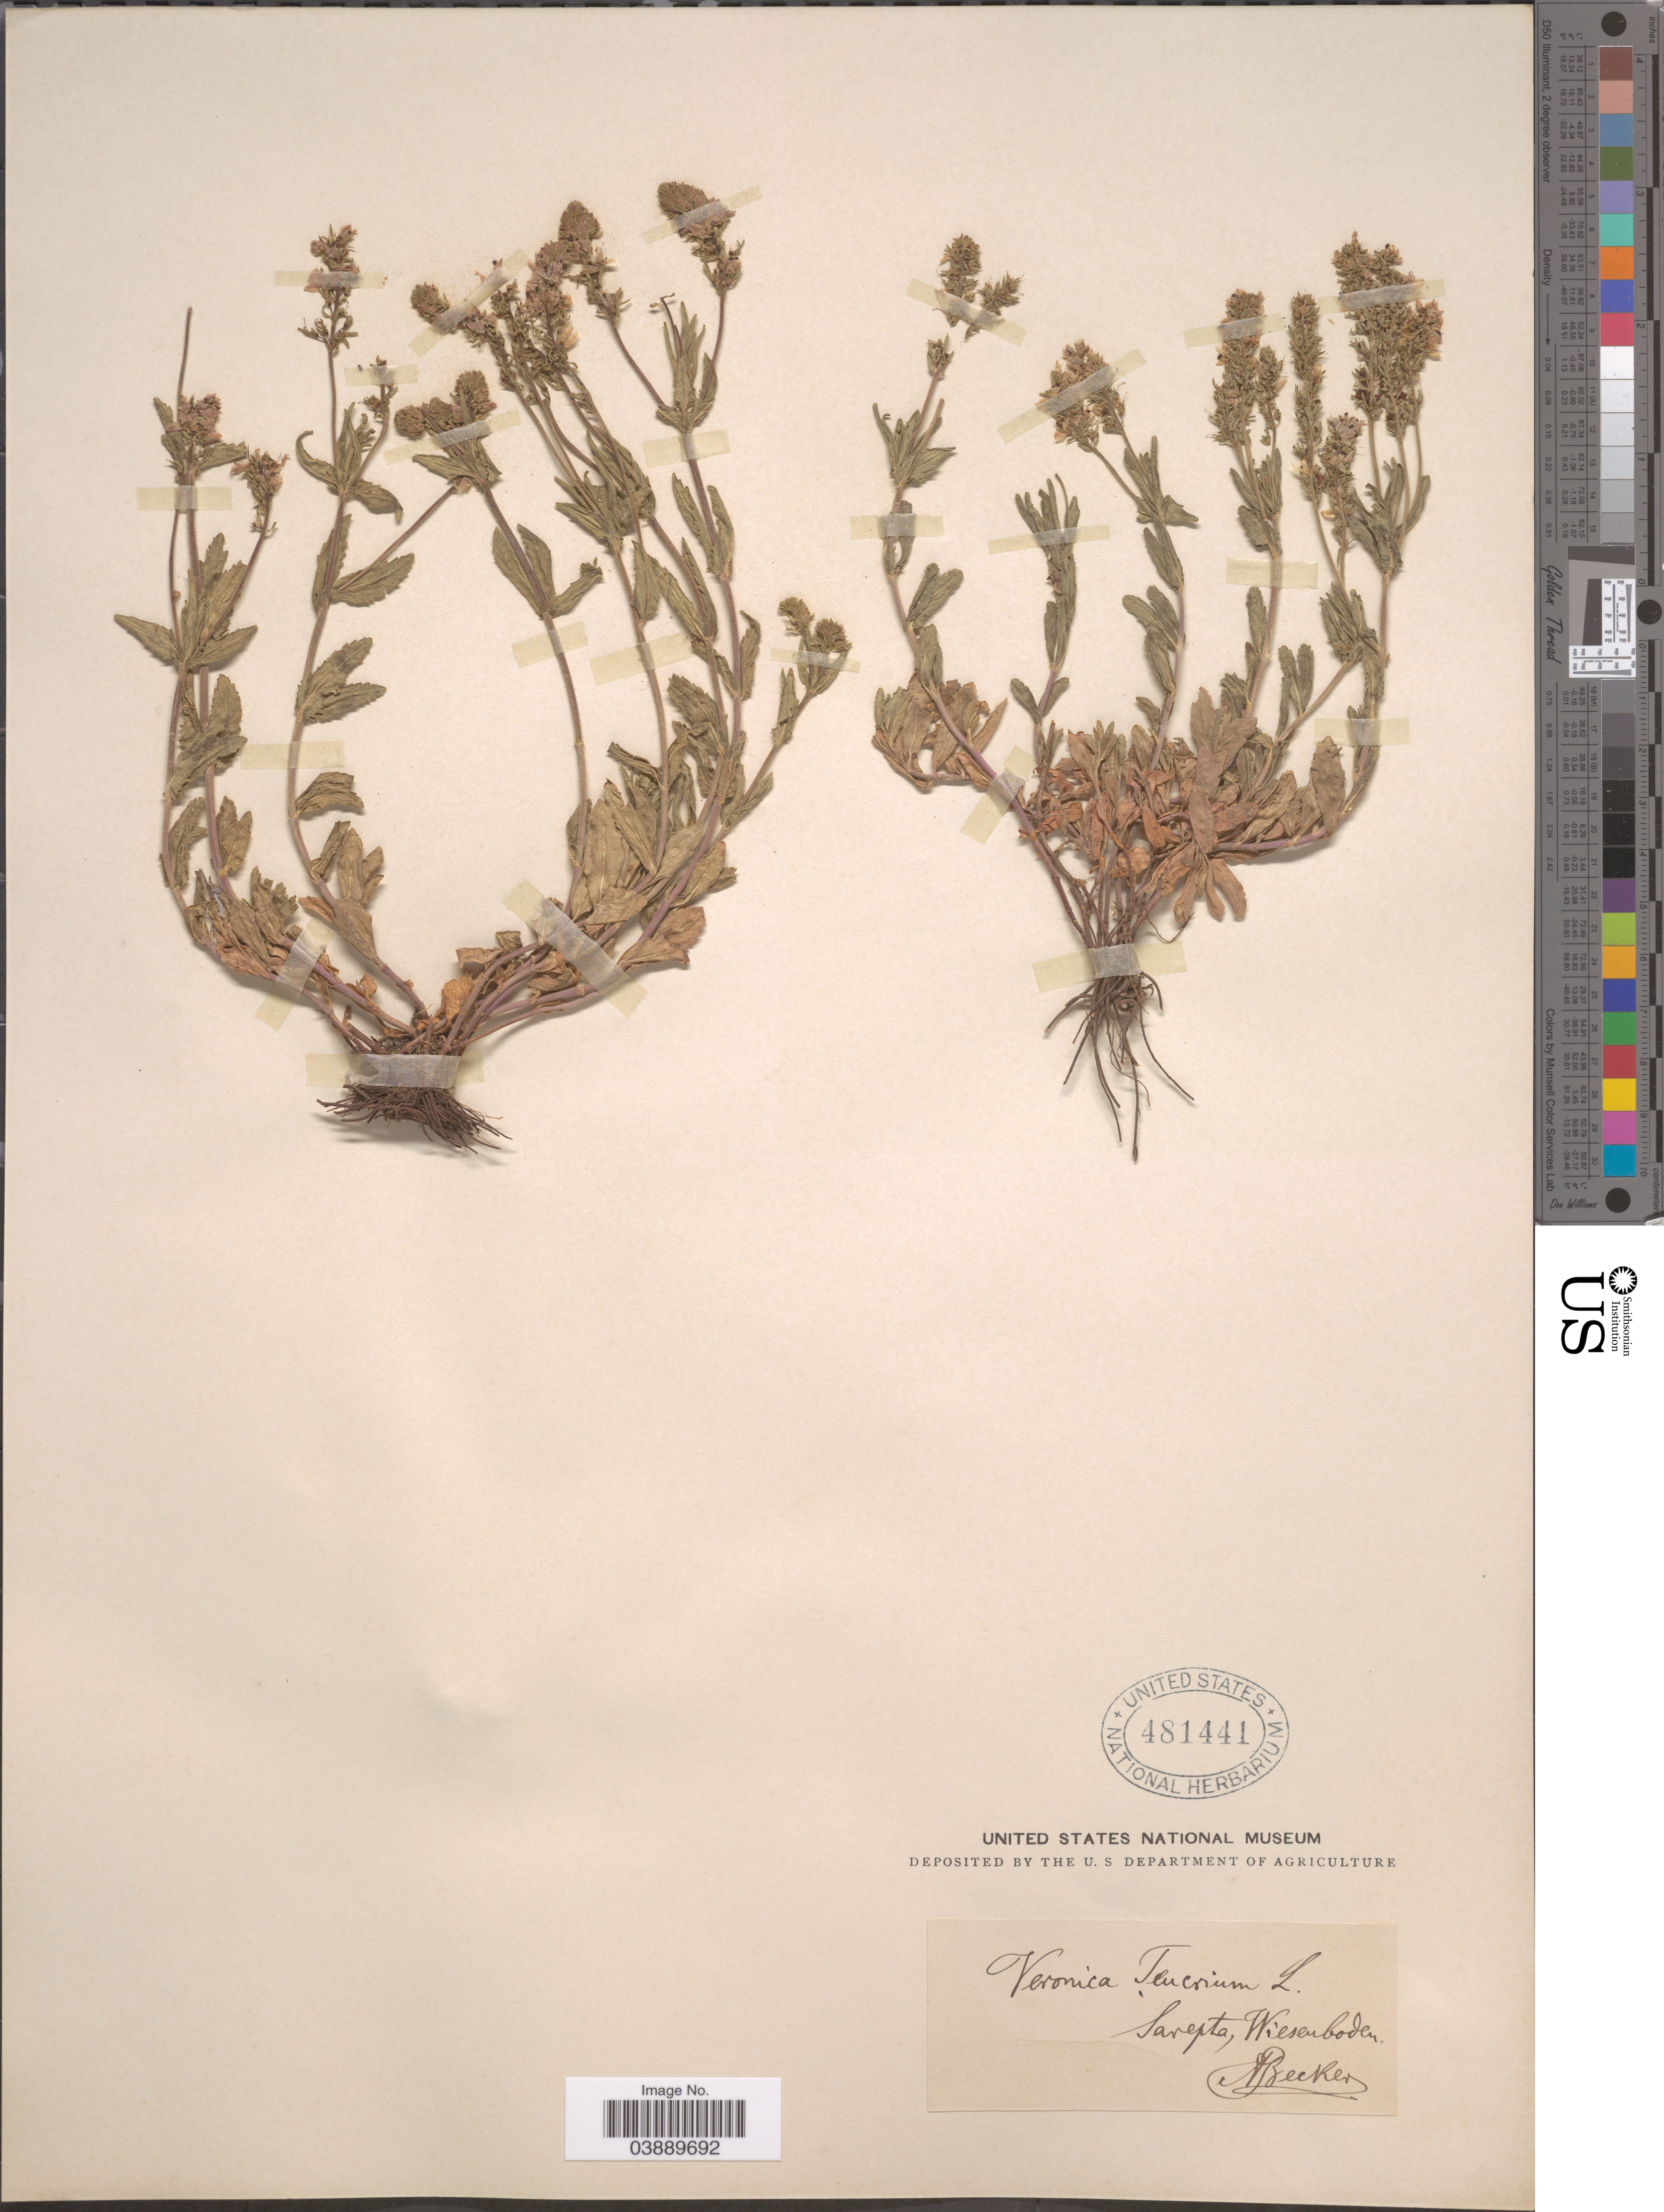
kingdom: Plantae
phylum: Tracheophyta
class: Magnoliopsida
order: Lamiales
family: Plantaginaceae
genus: Veronica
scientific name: Veronica teucrium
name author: L.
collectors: A. Becker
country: Russian Federation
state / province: Volgograd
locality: Sarepta, Wiesenboden.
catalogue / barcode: US 481441